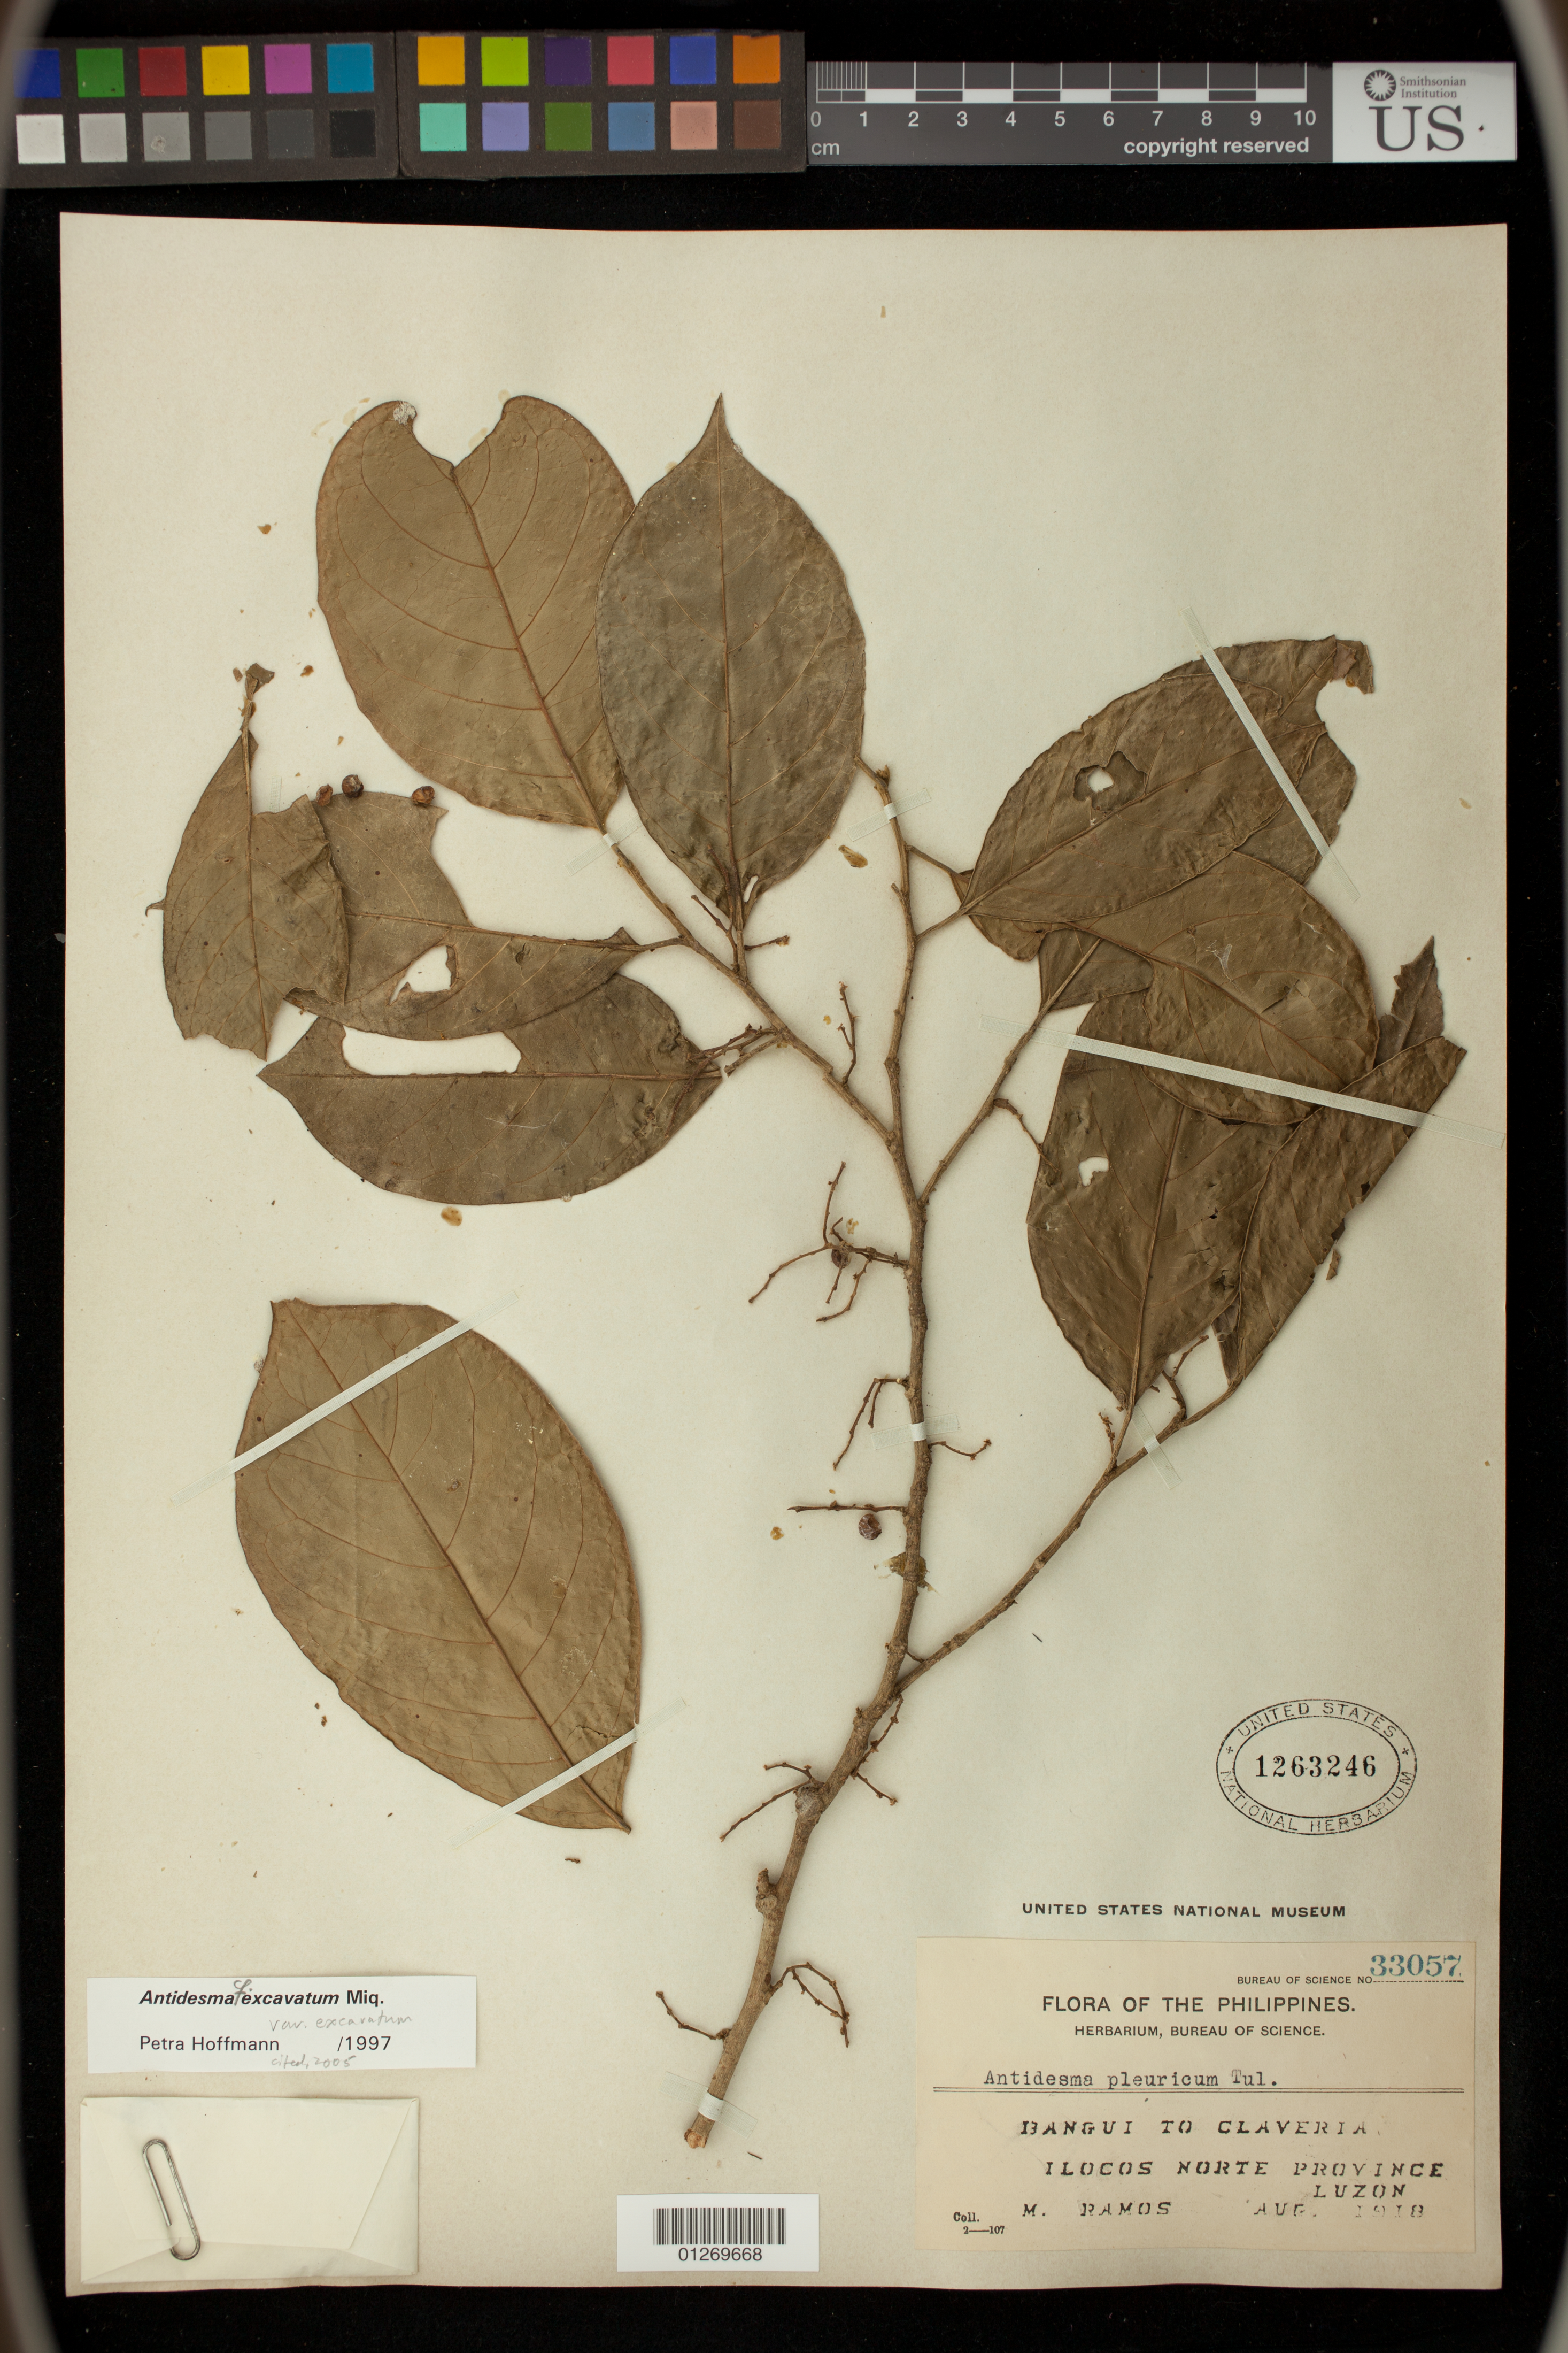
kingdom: Plantae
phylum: Tracheophyta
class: Magnoliopsida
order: Malpighiales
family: Phyllanthaceae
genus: Antidesma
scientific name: Antidesma excavatum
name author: Miq.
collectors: M. Ramos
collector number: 2-107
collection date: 1918-08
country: Philippines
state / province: Ilocos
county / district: Ilocos Norte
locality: Ilocos Norte Province Luzon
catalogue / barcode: US 1263246